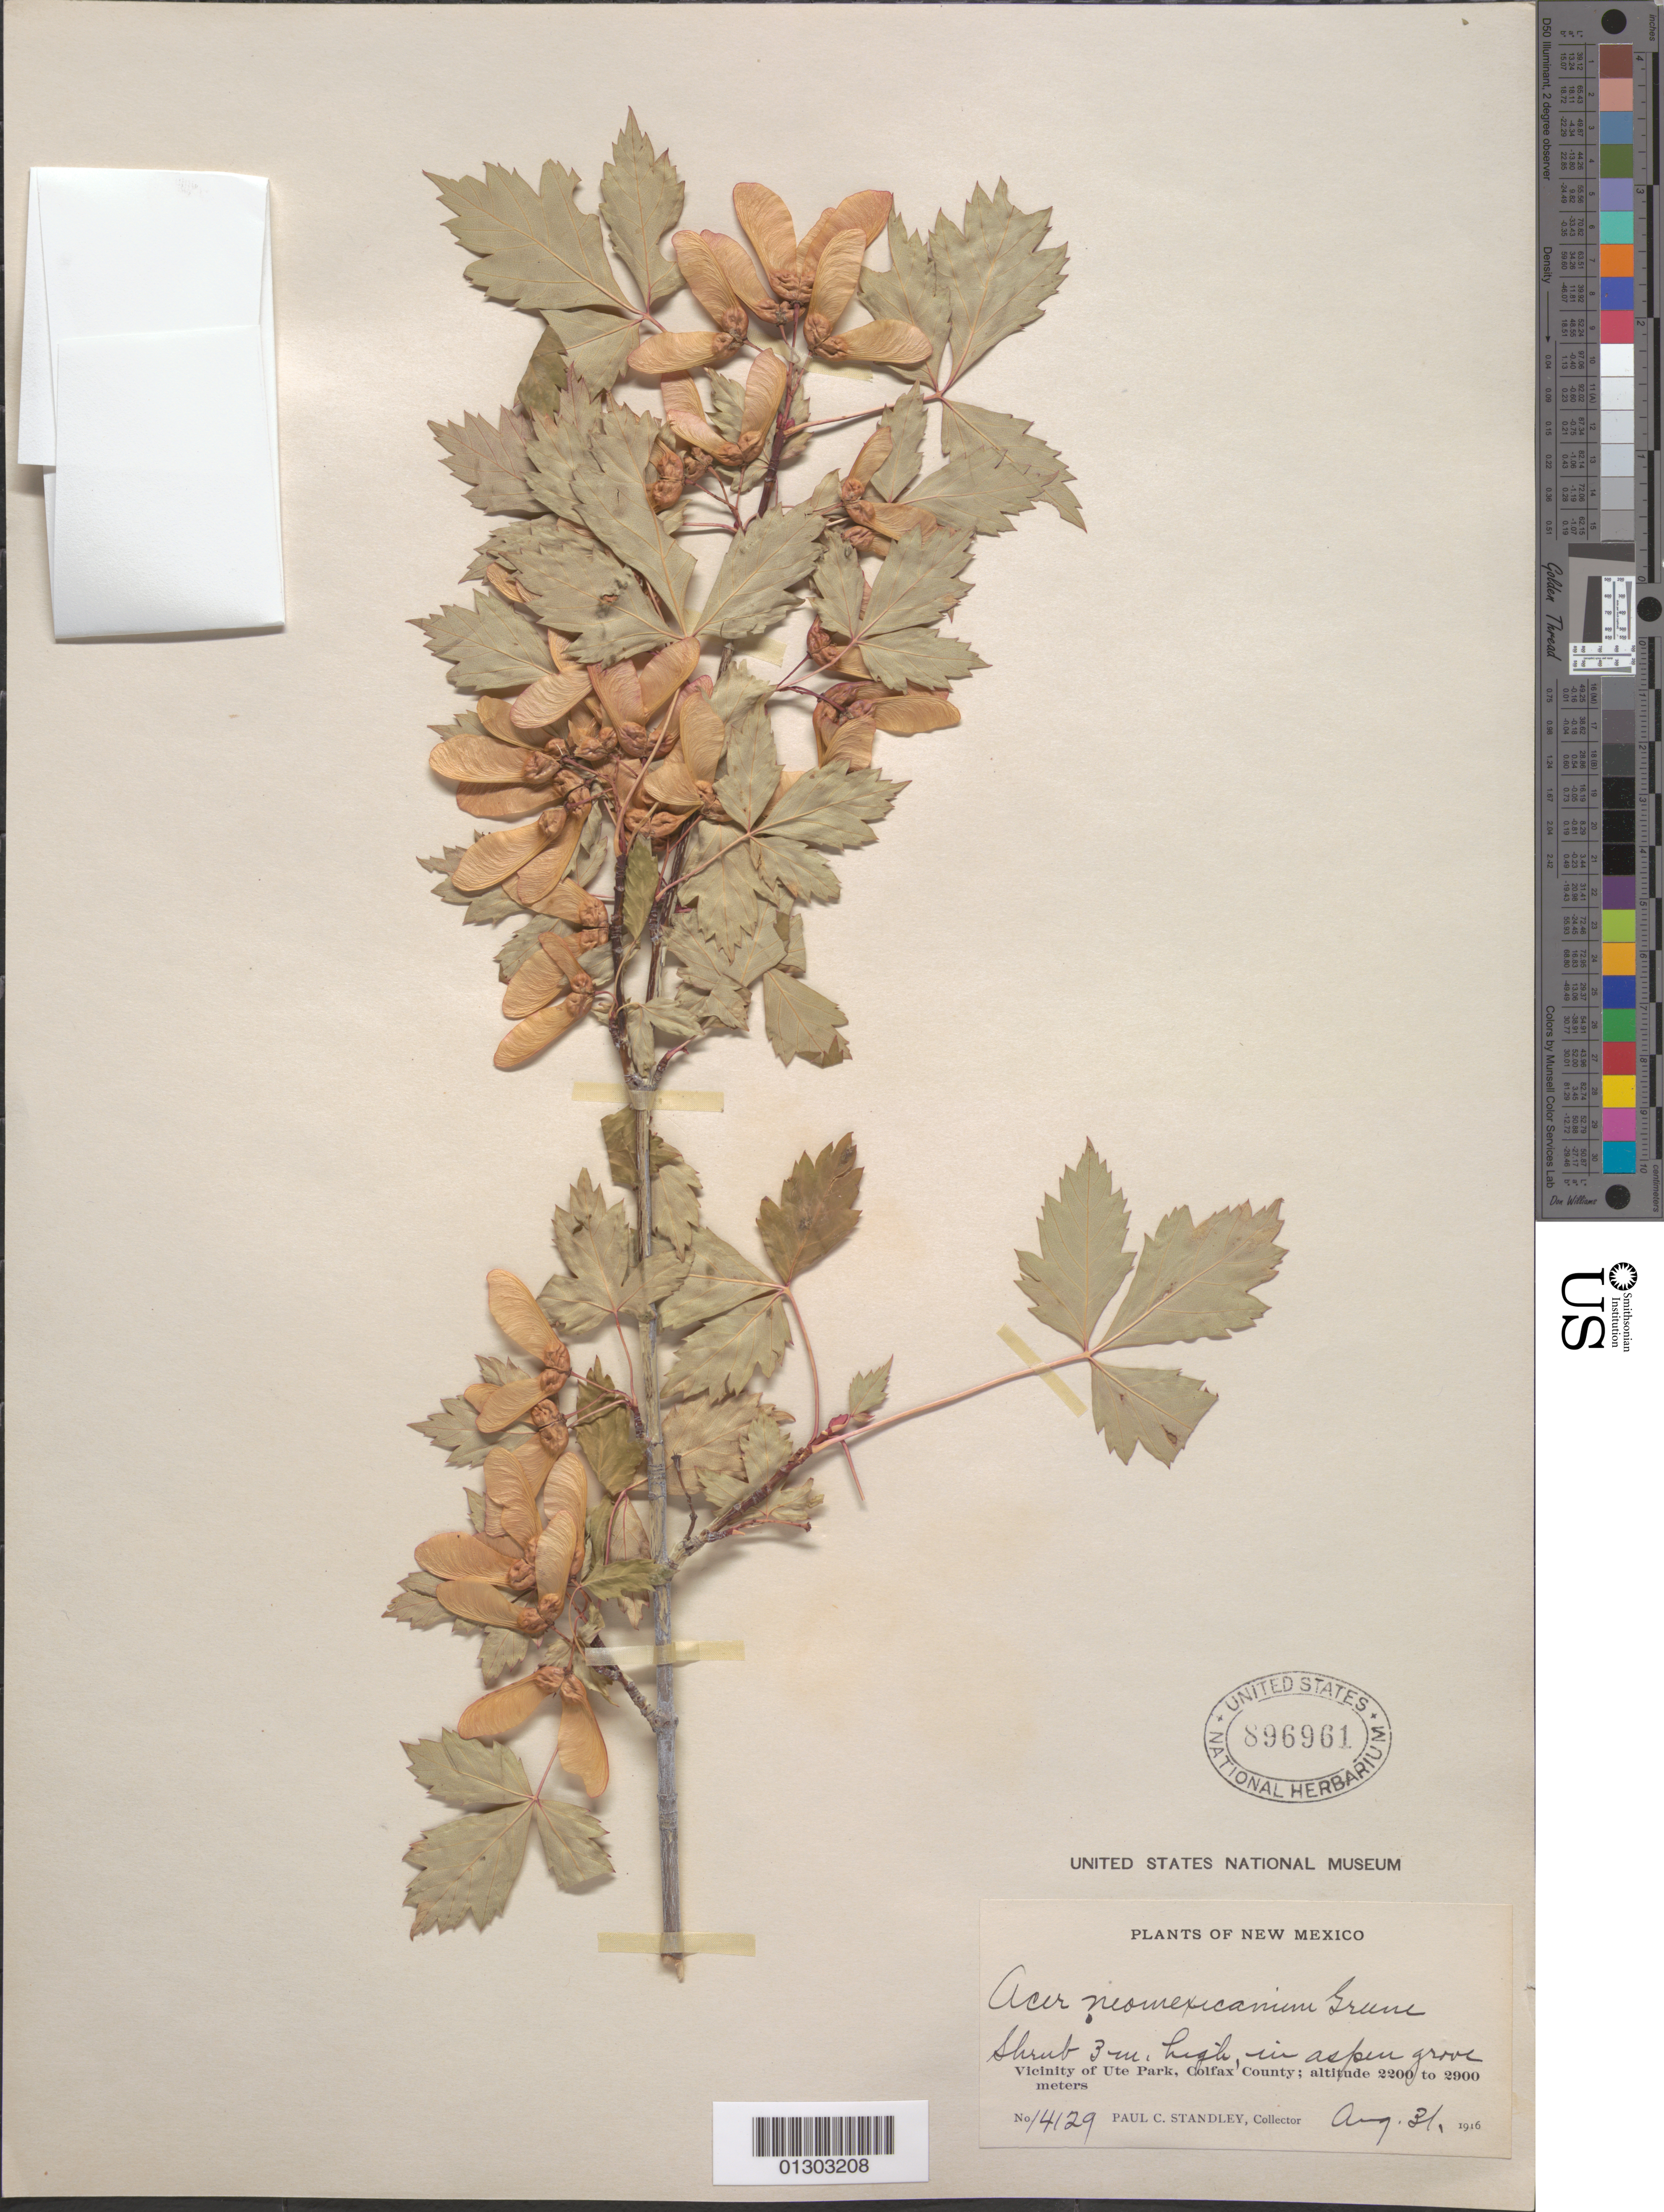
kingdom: Plantae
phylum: Tracheophyta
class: Magnoliopsida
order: Sapindales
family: Sapindaceae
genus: Acer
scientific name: Acer glabrum subsp. neomexicanum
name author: (Greene) A.E. Murray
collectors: P. C. Standley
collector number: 14129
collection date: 1916-08-31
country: United States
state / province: New Mexico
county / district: Colfax County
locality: Colfax County, vicinity of Ute Park.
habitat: In Aspen grove.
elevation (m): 2200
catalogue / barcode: US 896961